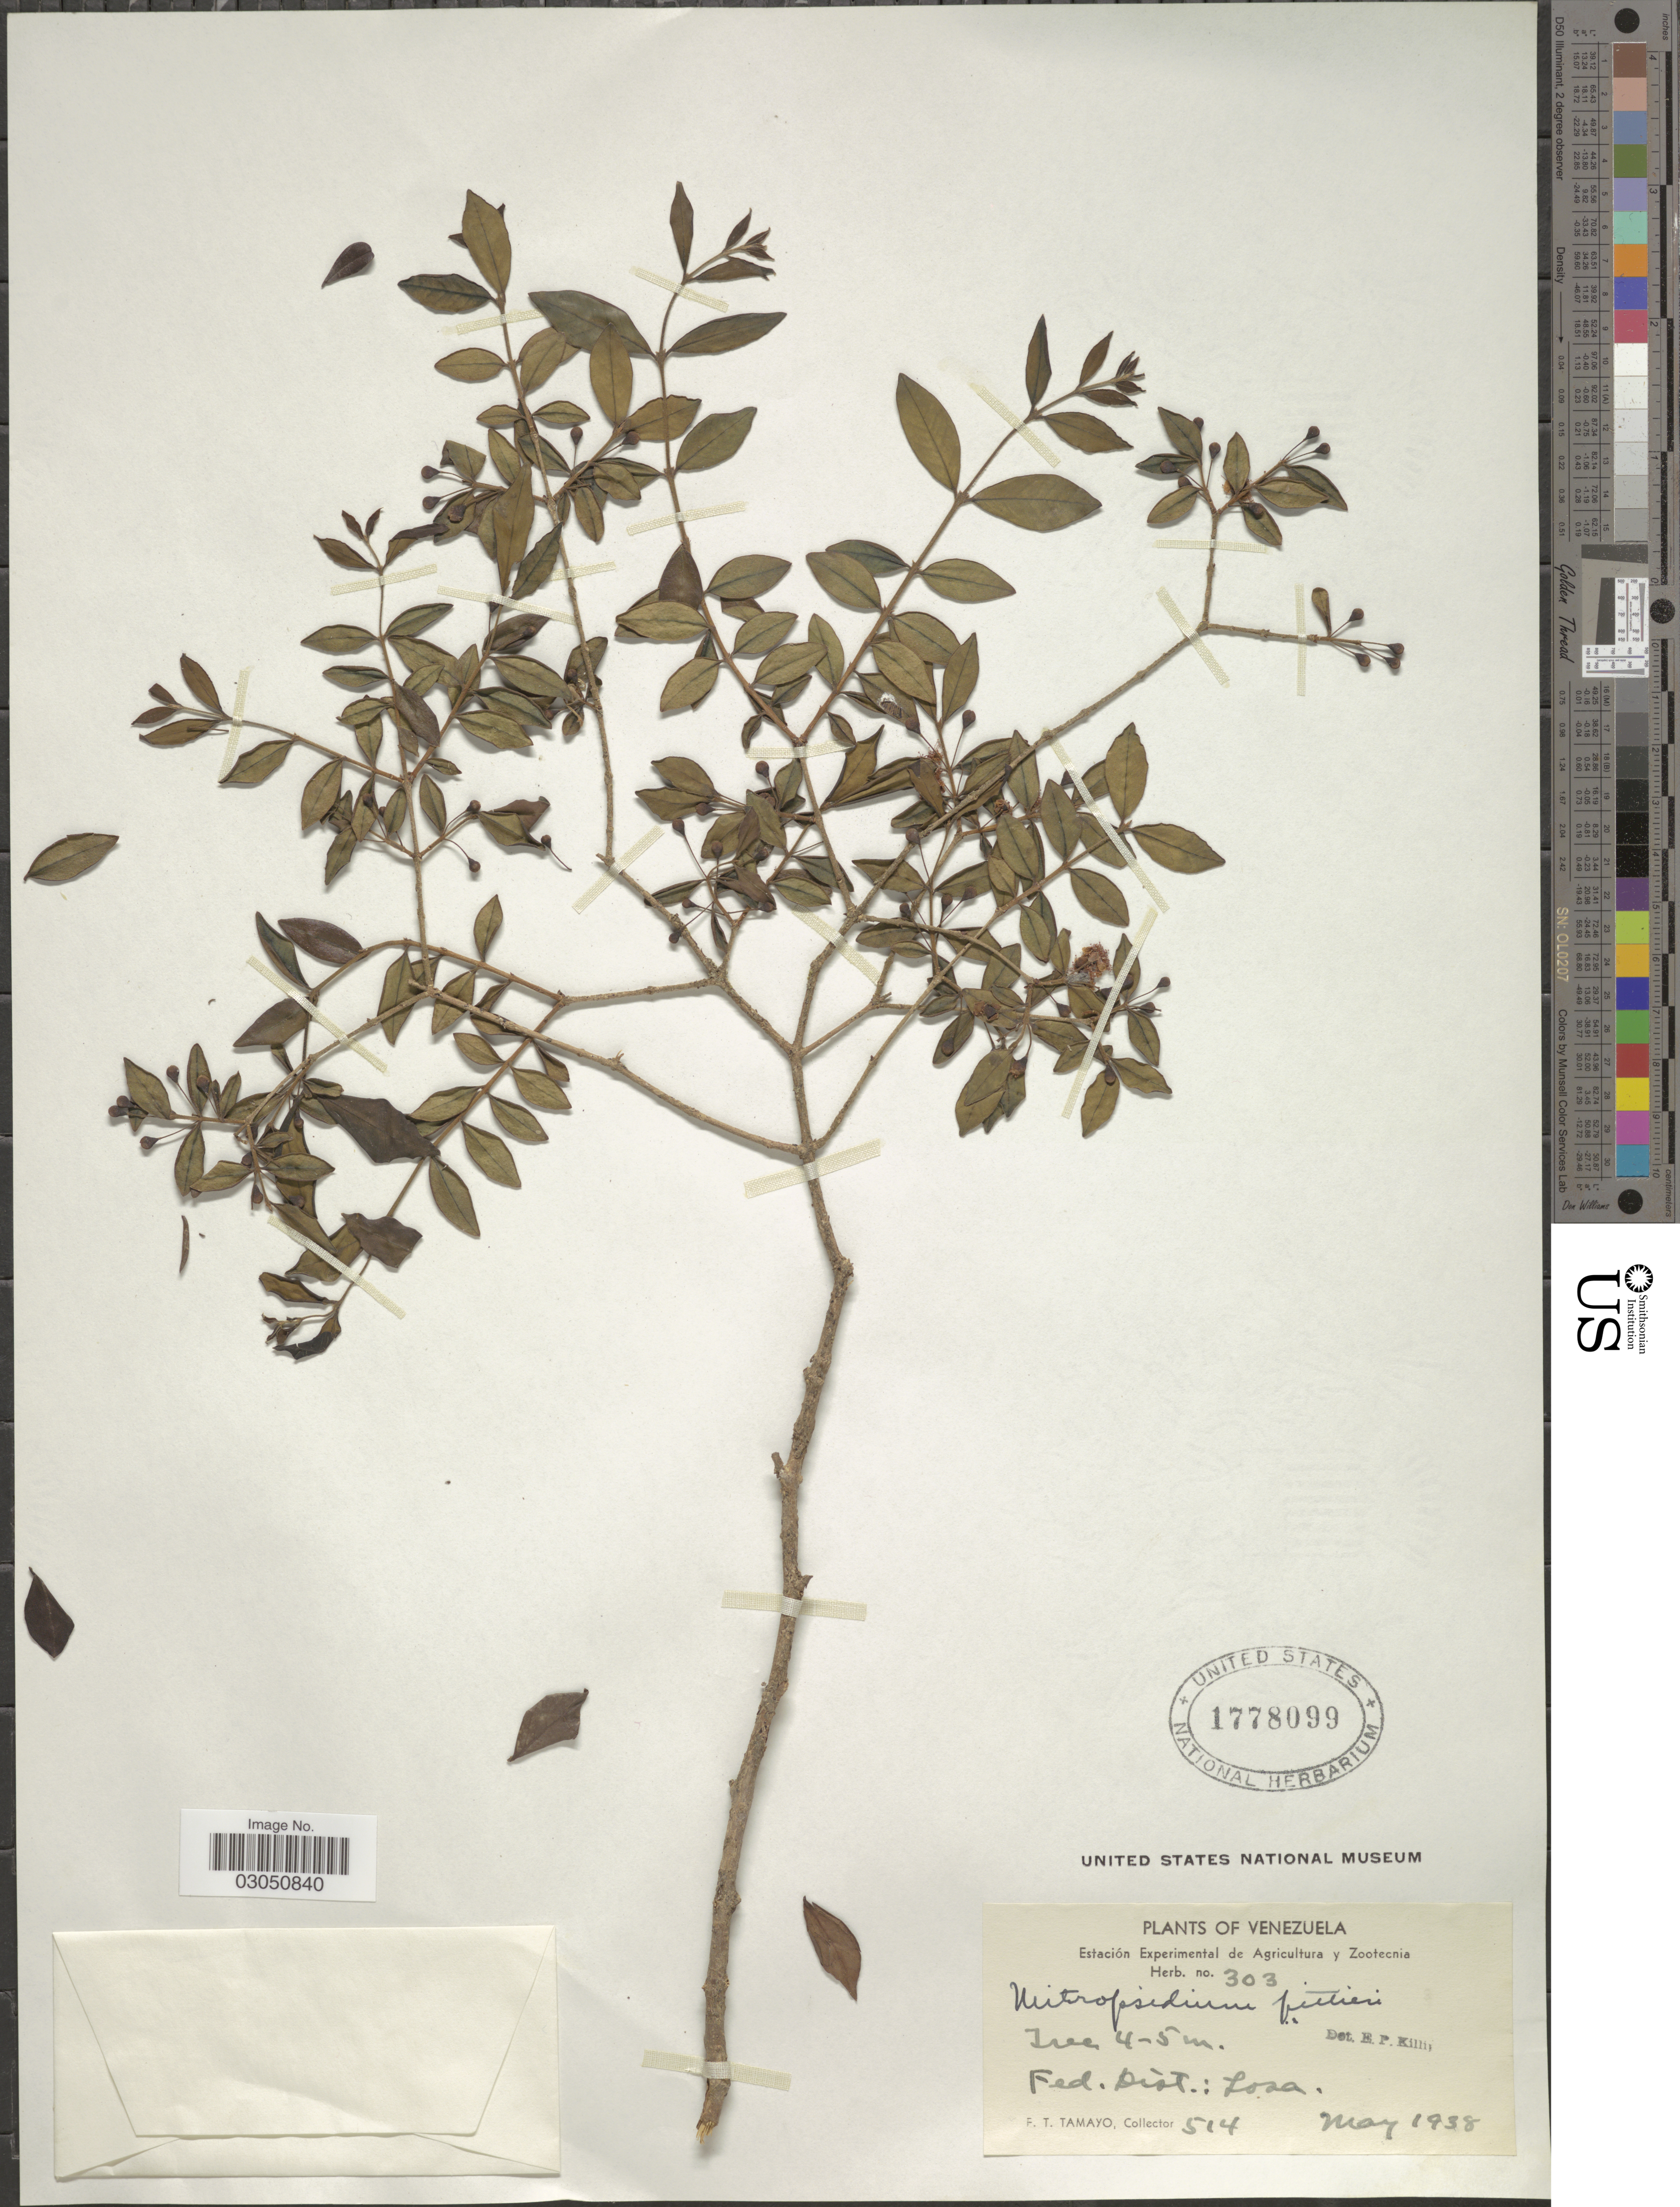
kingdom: Plantae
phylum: Tracheophyta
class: Magnoliopsida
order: Myrtales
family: Myrtaceae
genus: Psidium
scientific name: Psidium oligospermum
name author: Mart. ex DC.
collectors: F. Tamayo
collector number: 514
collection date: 1938-05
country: Venezuela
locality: Fed. Dist.: Losa.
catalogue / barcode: US 1778099